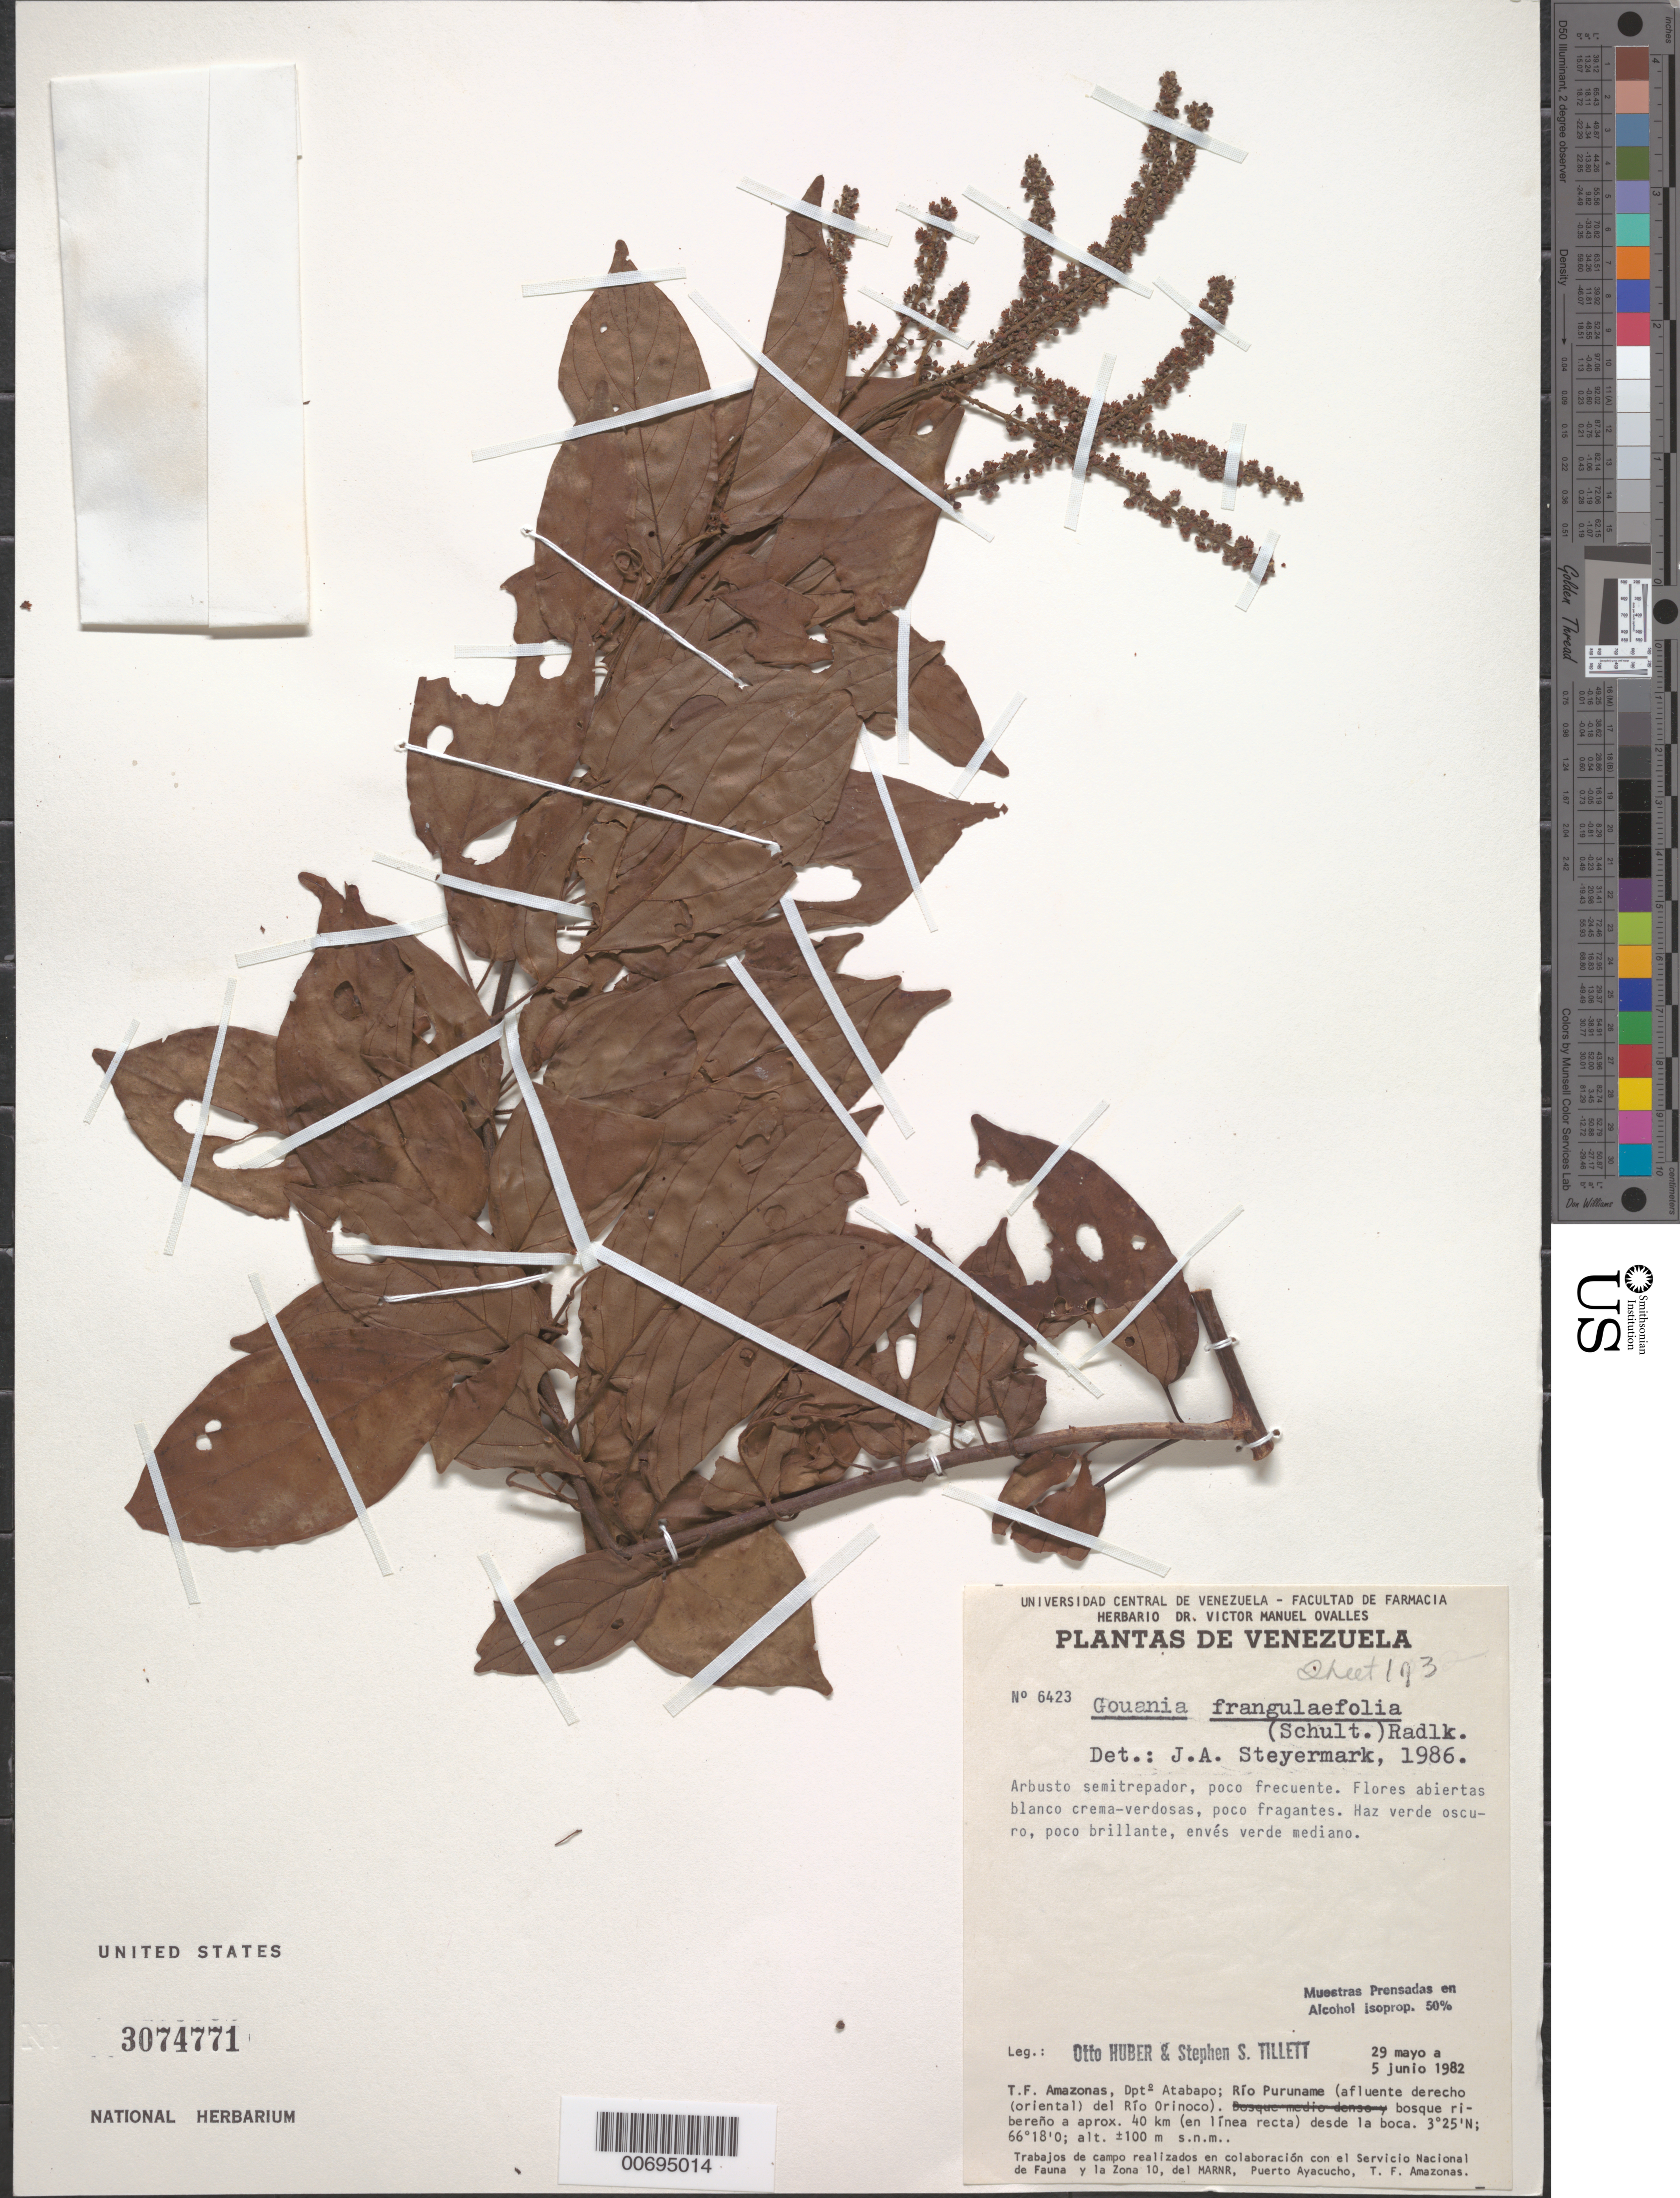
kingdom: Plantae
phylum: Tracheophyta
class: Magnoliopsida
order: Rosales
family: Rhamnaceae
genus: Gouania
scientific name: Gouania frangulifolia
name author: (Willd. ex Roem. & Schult.) Radlk.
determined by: Steyermark, Julian A., (VEN)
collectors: O. Huber & S. S. Tillett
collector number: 6423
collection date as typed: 29-May-82 to 5-Jun-82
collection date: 1982-05-29/1982-06-05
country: Venezuela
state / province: Amazonas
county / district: Atabapo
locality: Río Puruname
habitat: Bosque ribereno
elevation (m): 100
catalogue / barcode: US 3074771